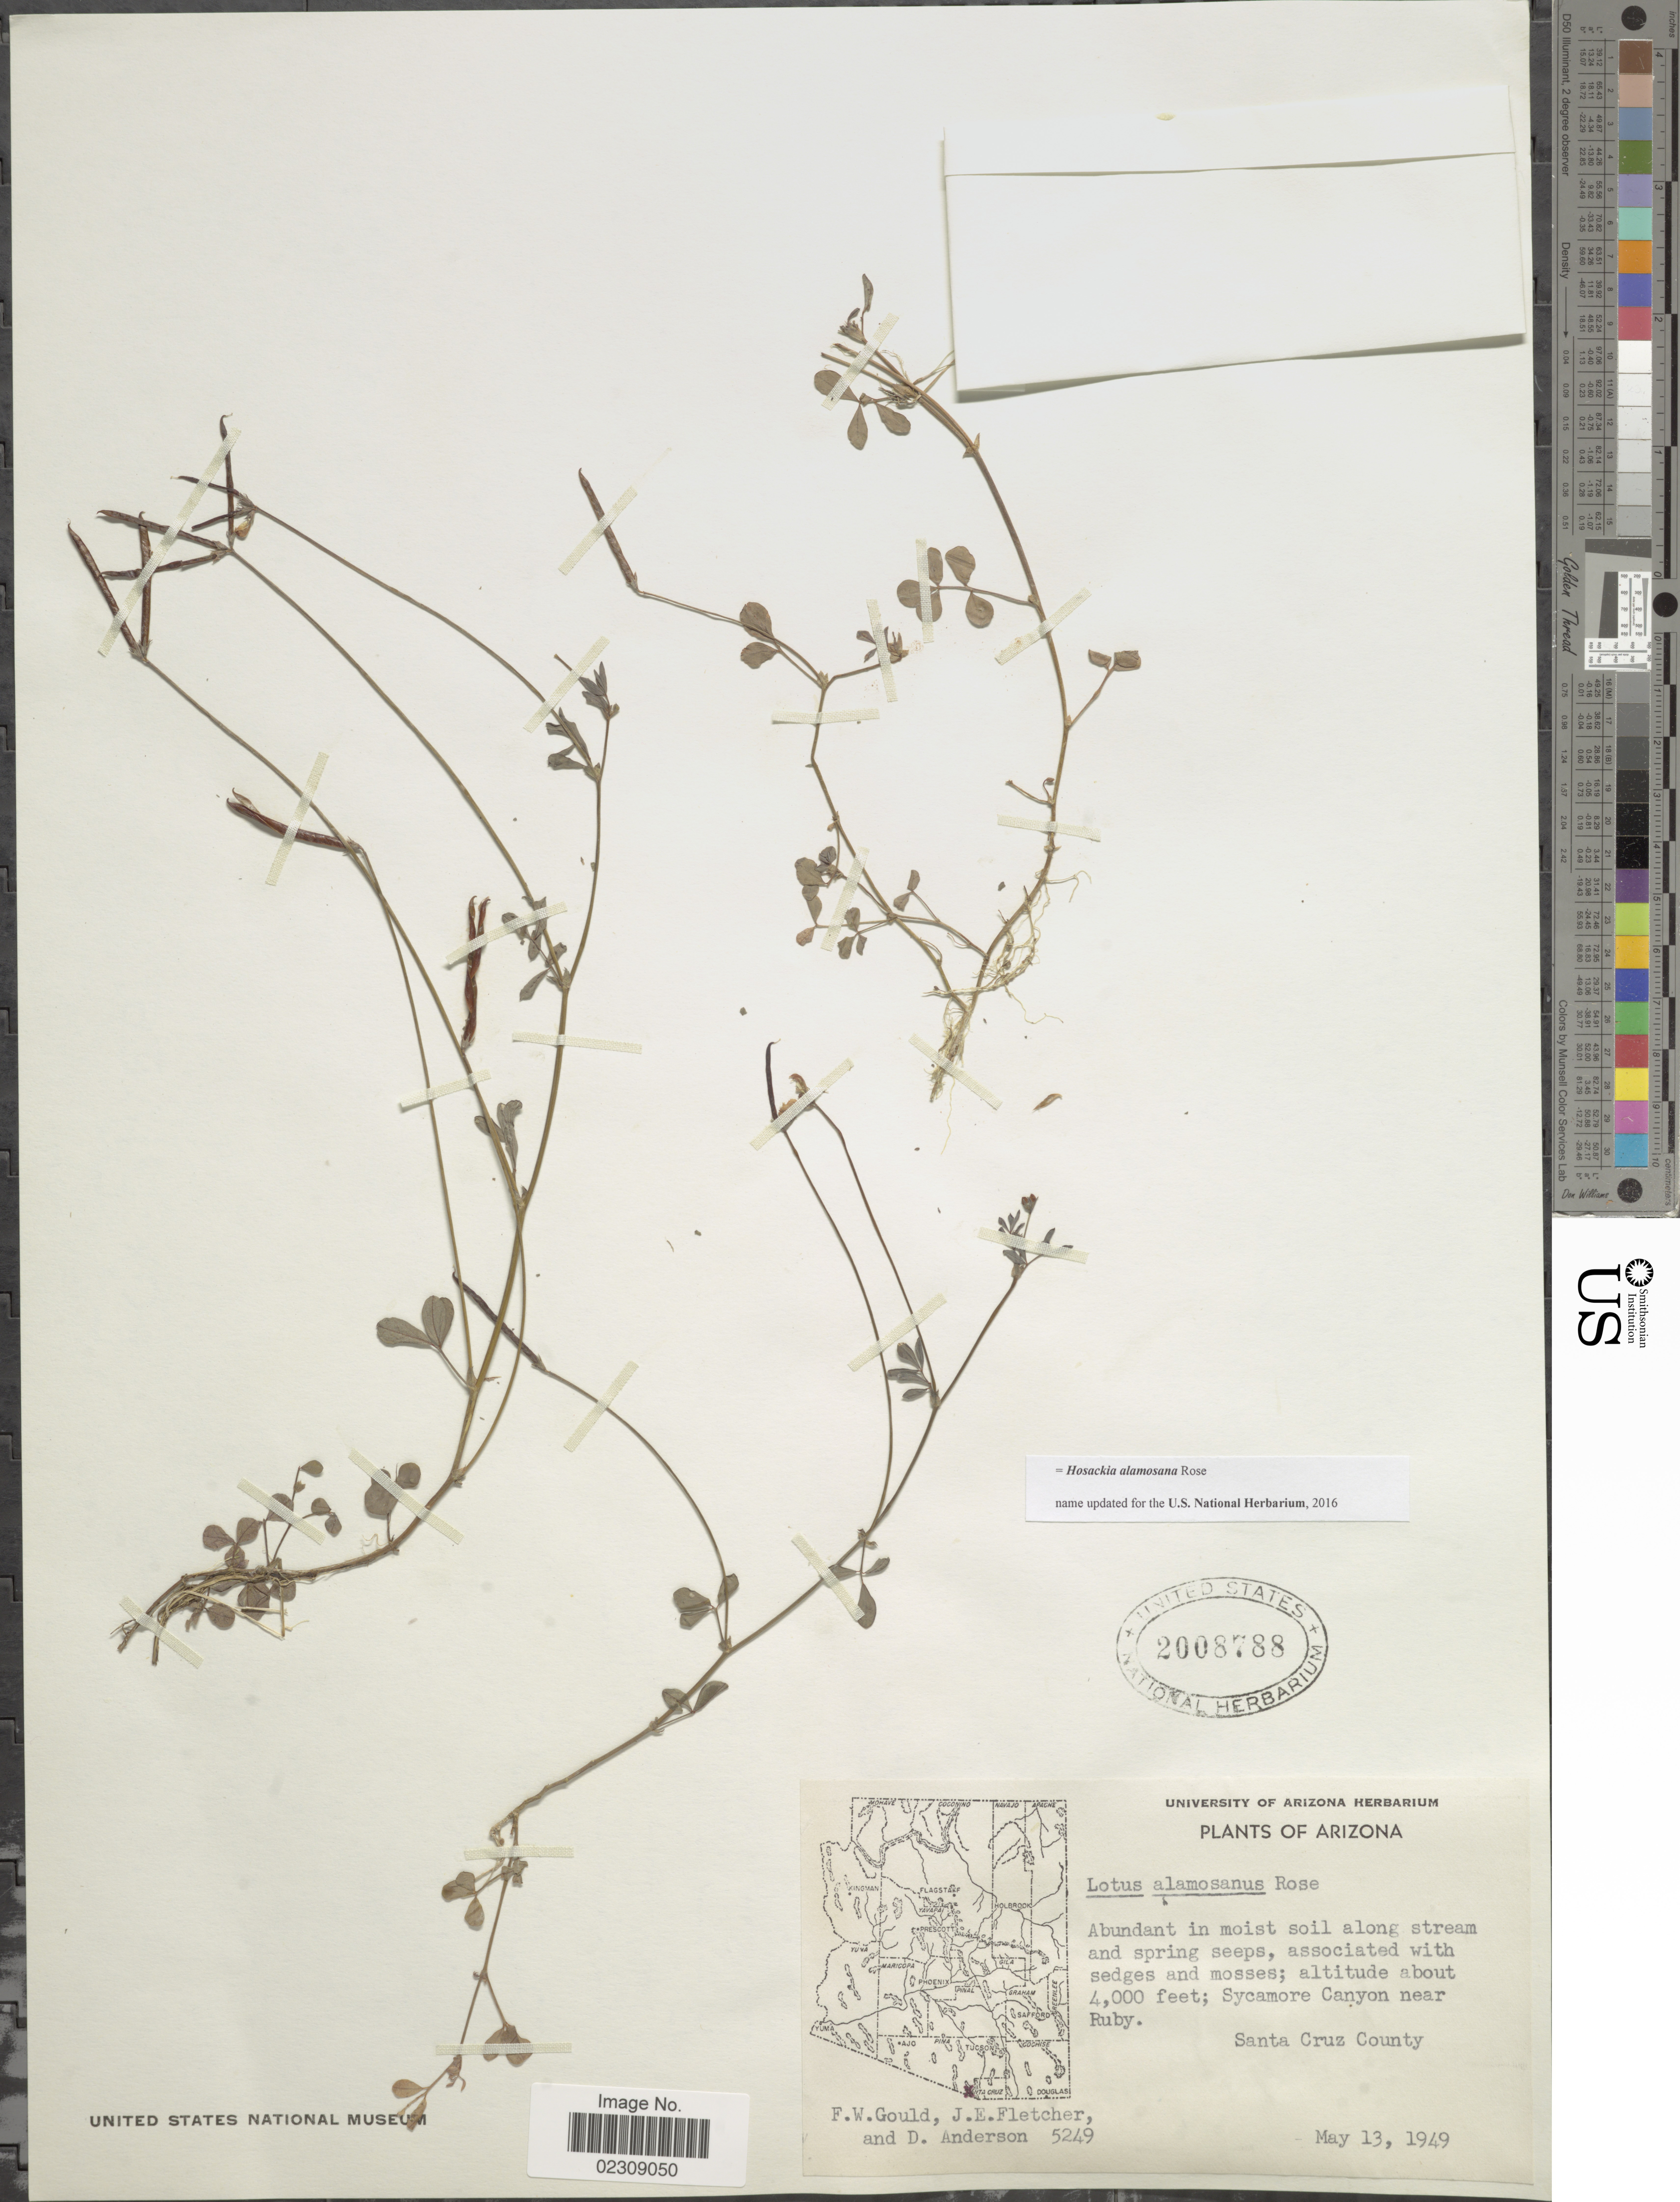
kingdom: Plantae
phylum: Tracheophyta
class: Magnoliopsida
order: Fabales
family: Fabaceae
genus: Hosackia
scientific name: Hosackia alamosana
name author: Rose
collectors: F. W. Gould, J. Fletcher & D. Anderson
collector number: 5249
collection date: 1949-05-13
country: United States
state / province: Arizona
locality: Sycamore Canyon near Ruby. Santa Cruz County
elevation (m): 1219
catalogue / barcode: US 2008788